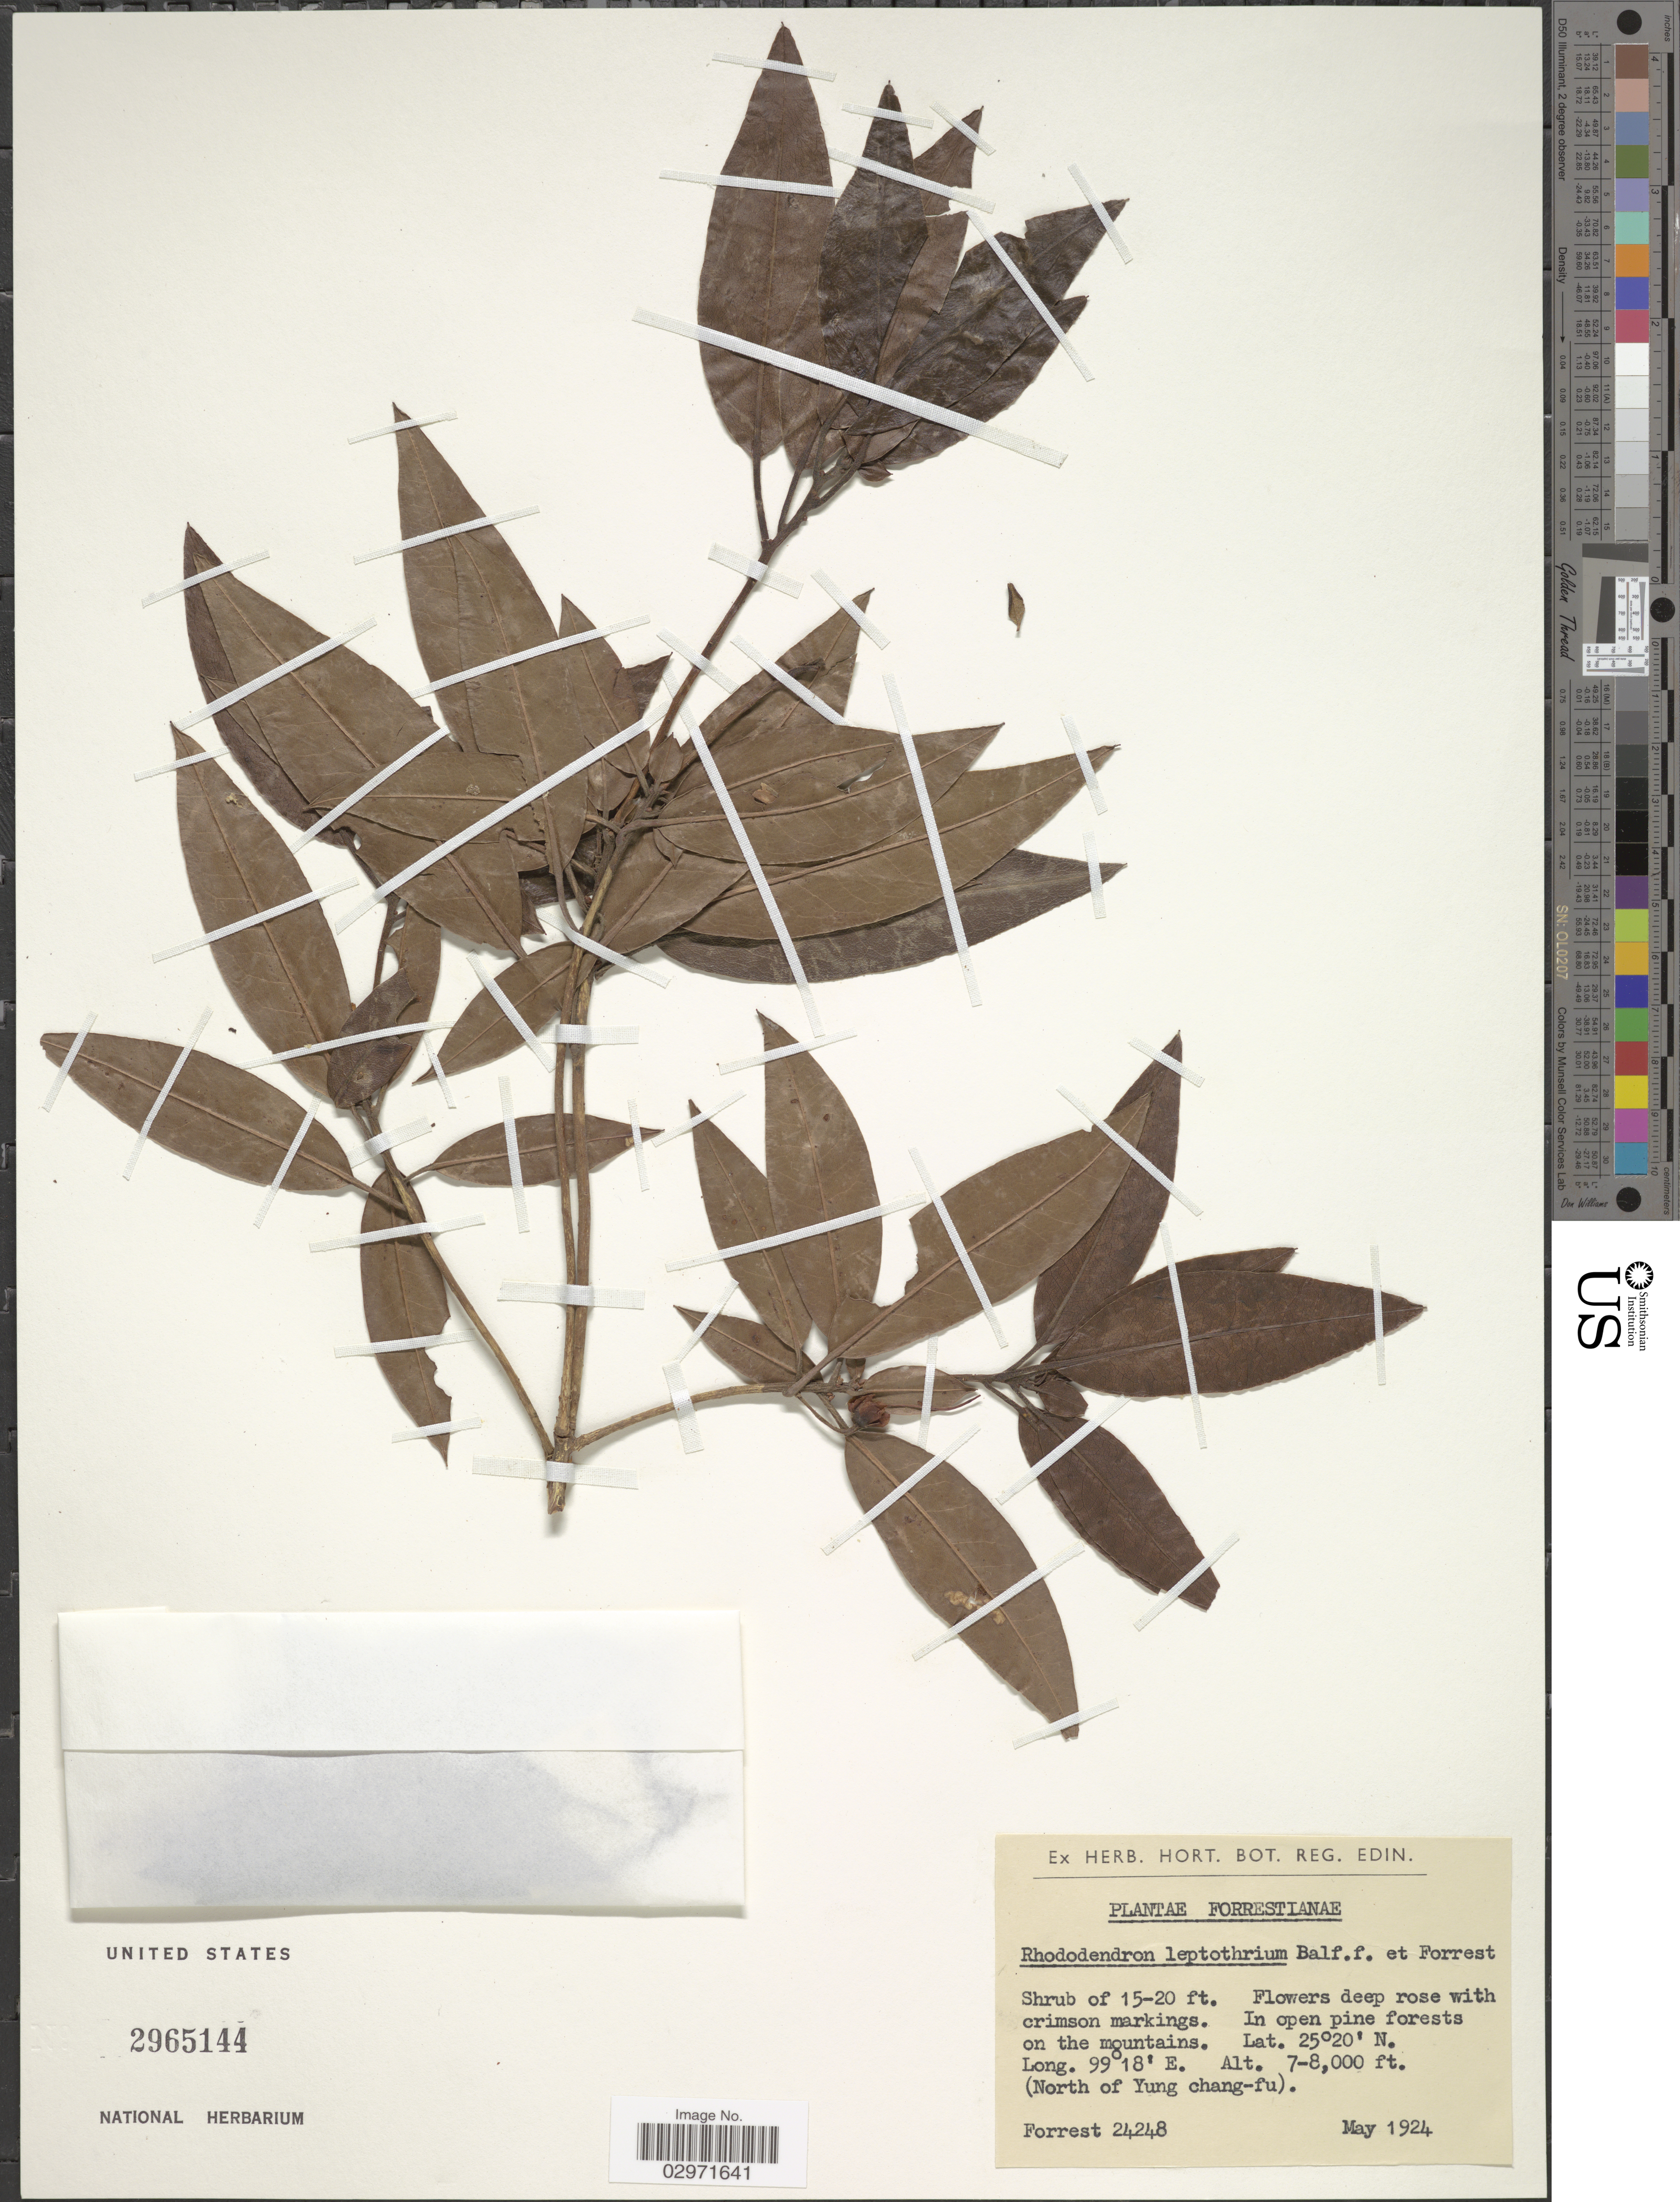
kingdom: Plantae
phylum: Tracheophyta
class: Magnoliopsida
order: Ericales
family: Ericaceae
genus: Rhododendron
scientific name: Rhododendron leptothrium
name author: Balf. f. & Forrest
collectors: -. Forrest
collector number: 24248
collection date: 1924-05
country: China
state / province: Yunnan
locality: (North of Yung chang-fu).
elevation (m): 2134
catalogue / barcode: US 2965144